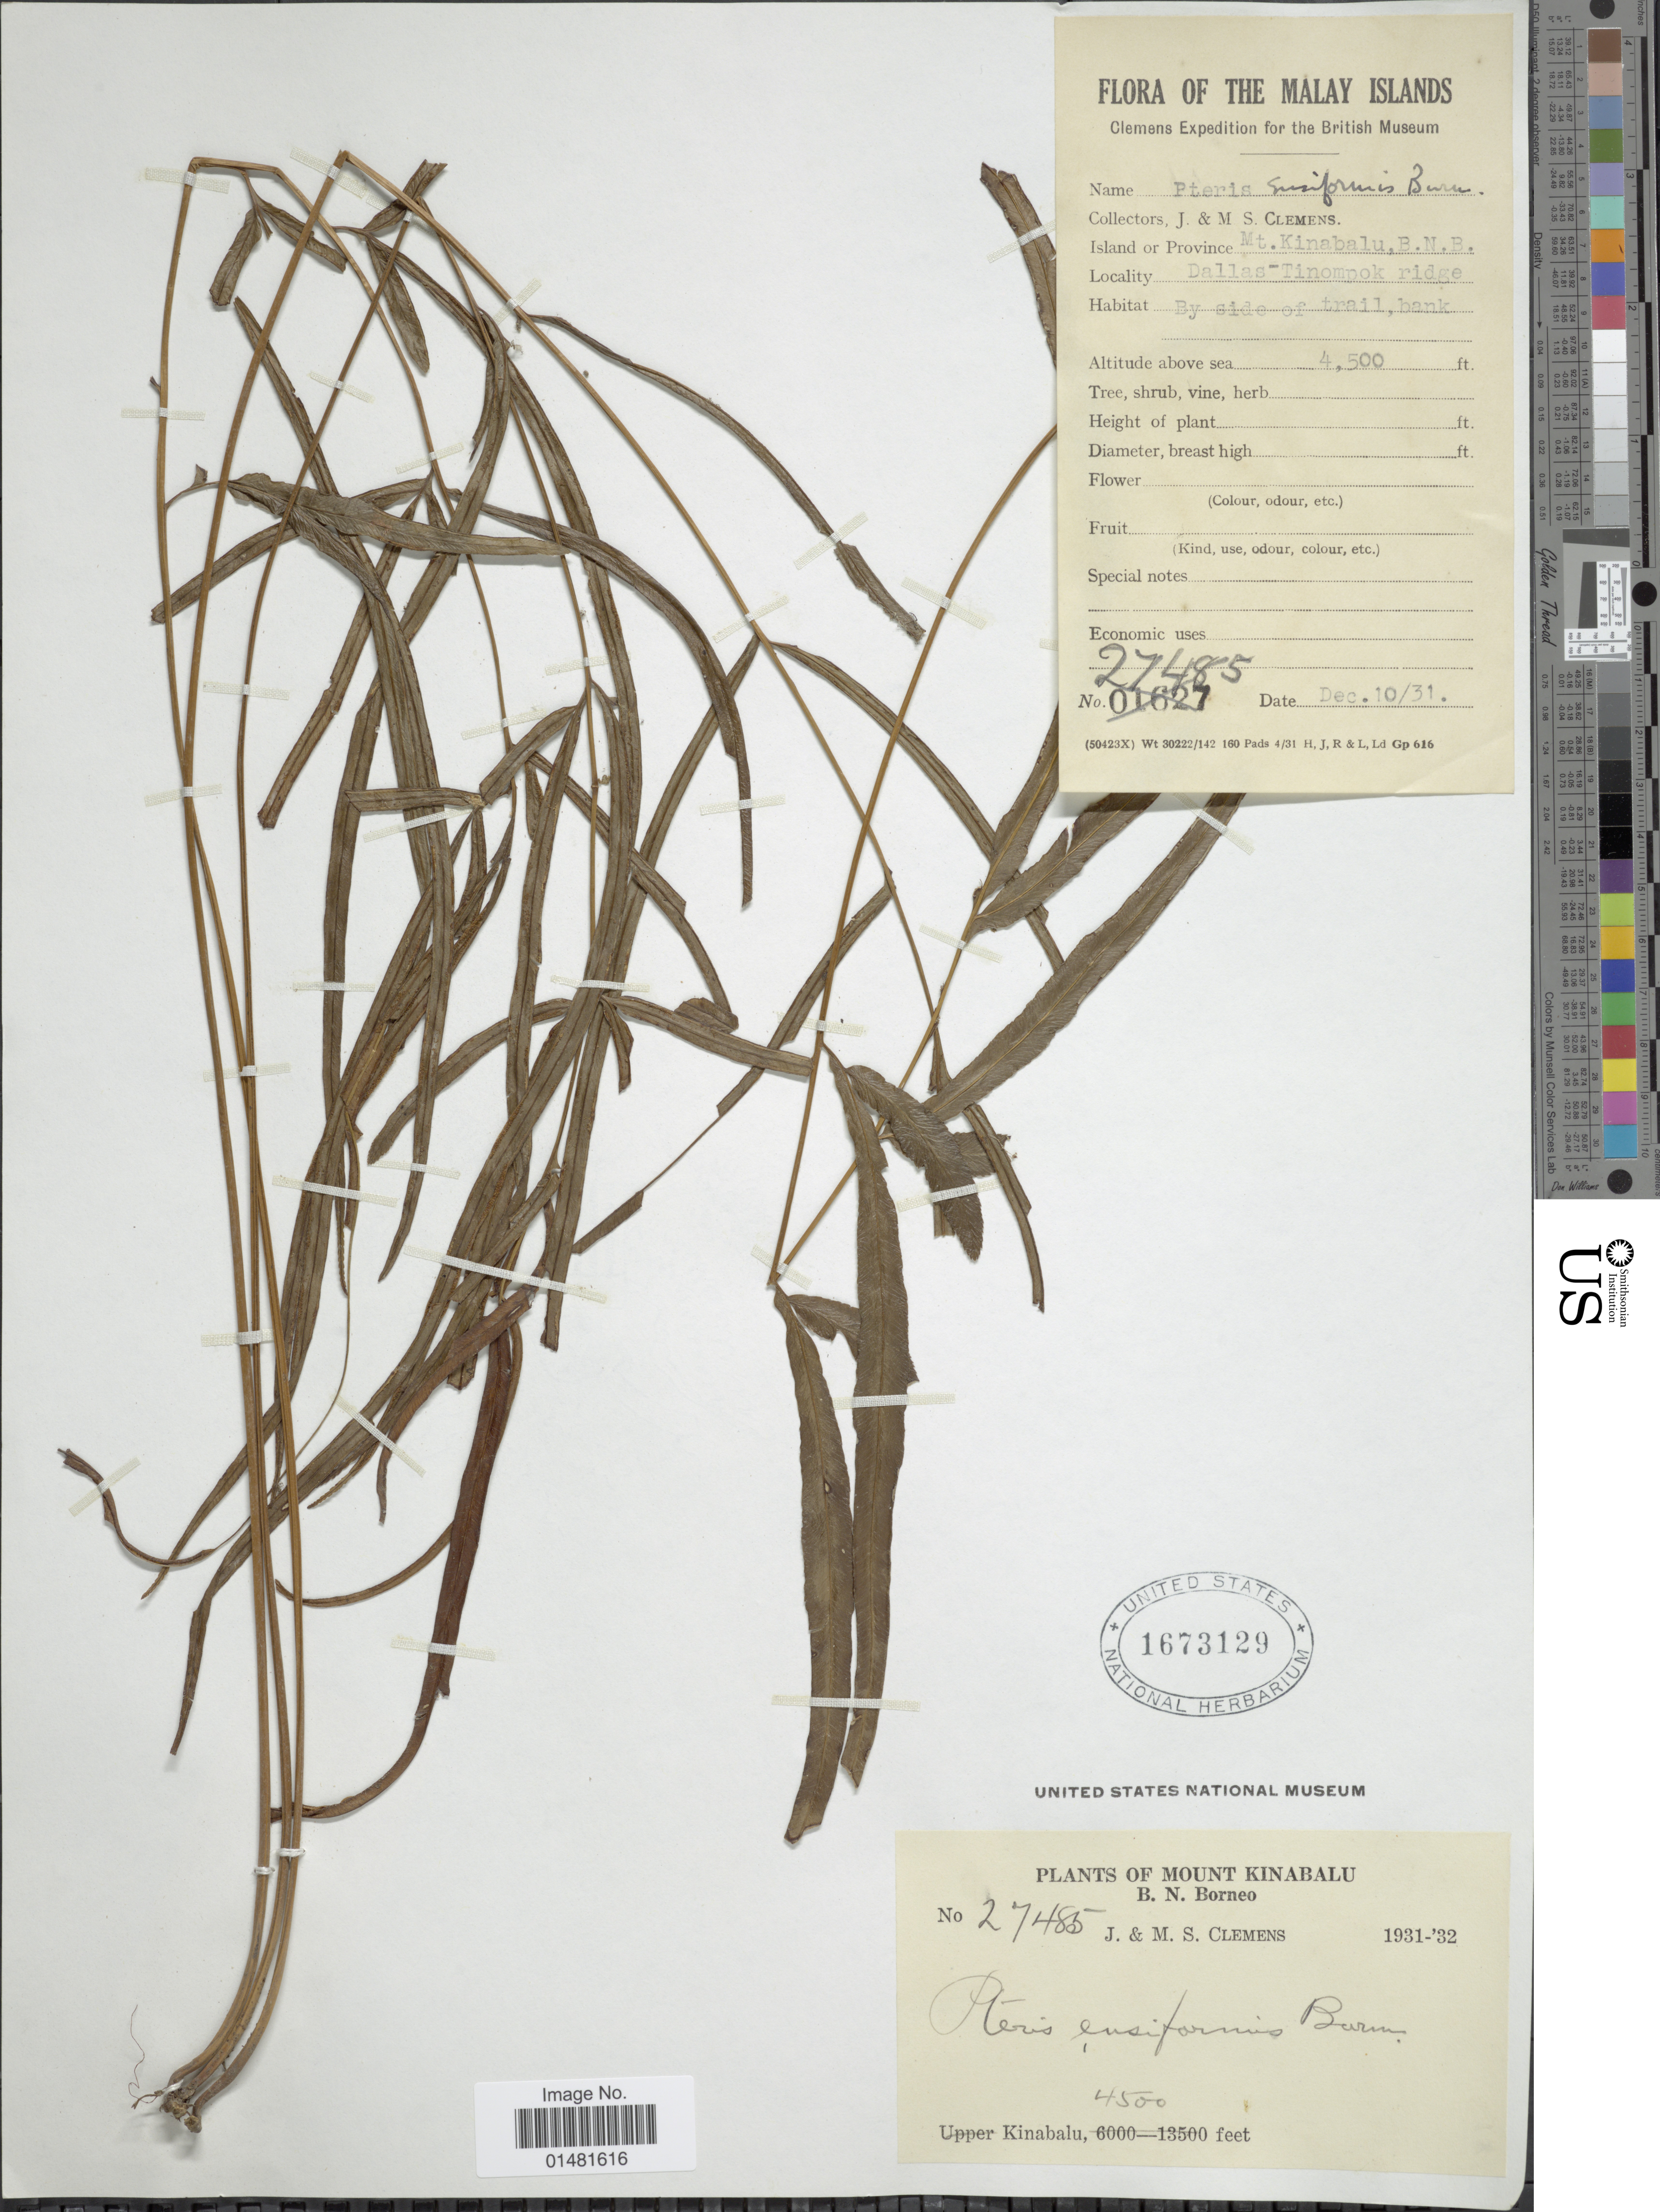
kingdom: Plantae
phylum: Tracheophyta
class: Polypodiopsida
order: Polypodiales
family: Pteridaceae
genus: Pteris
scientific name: Pteris ensiformis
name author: Burm. f.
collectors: J. Clemens & M. S. Clemens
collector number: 27485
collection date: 1931/1932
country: Malaysia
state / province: Sabah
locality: Mount Kinabalu, B.N. Borneo, Kinabalu, Dallas - Tinombok ridge, by side of trail, bank. Malay islands.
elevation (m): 1372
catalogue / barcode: US 1673129